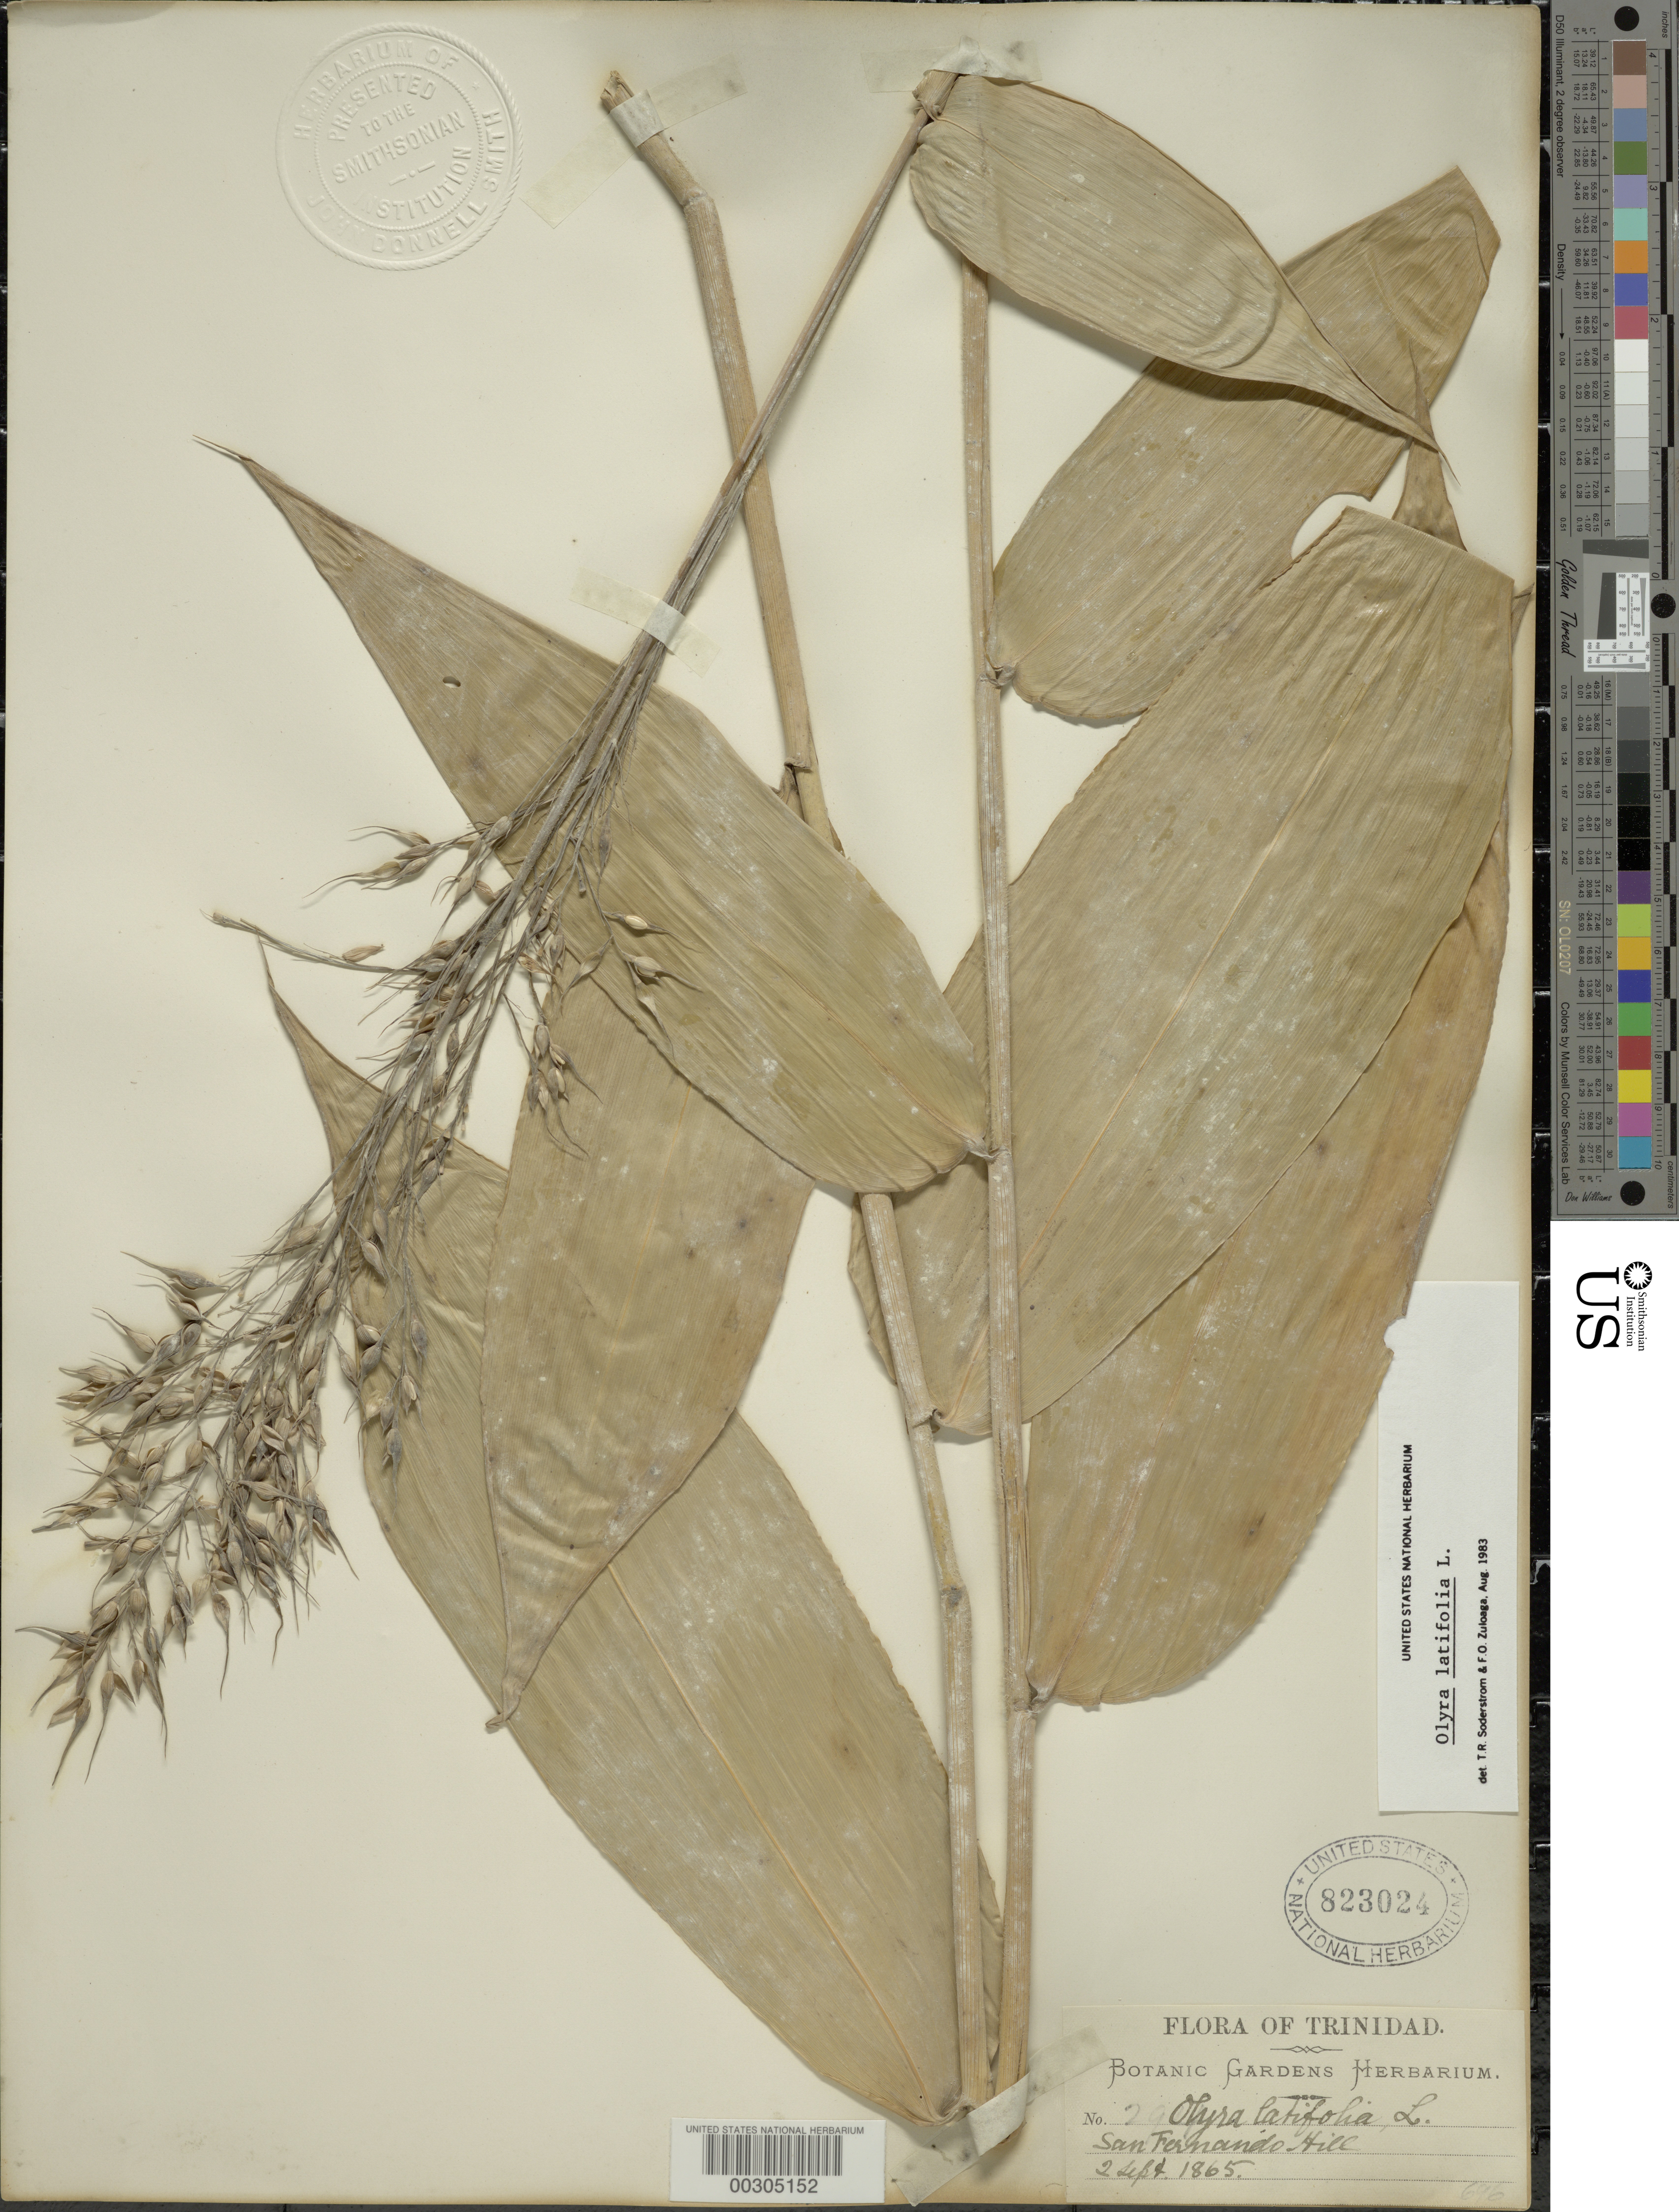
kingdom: Plantae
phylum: Tracheophyta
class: Liliopsida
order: Poales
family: Poaceae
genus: Olyra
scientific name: Olyra latifolia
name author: L.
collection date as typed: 02 Sep 1865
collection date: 1865-09-02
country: Trinidad and Tobago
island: Trinidad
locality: Botanic gardens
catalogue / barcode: US 823024